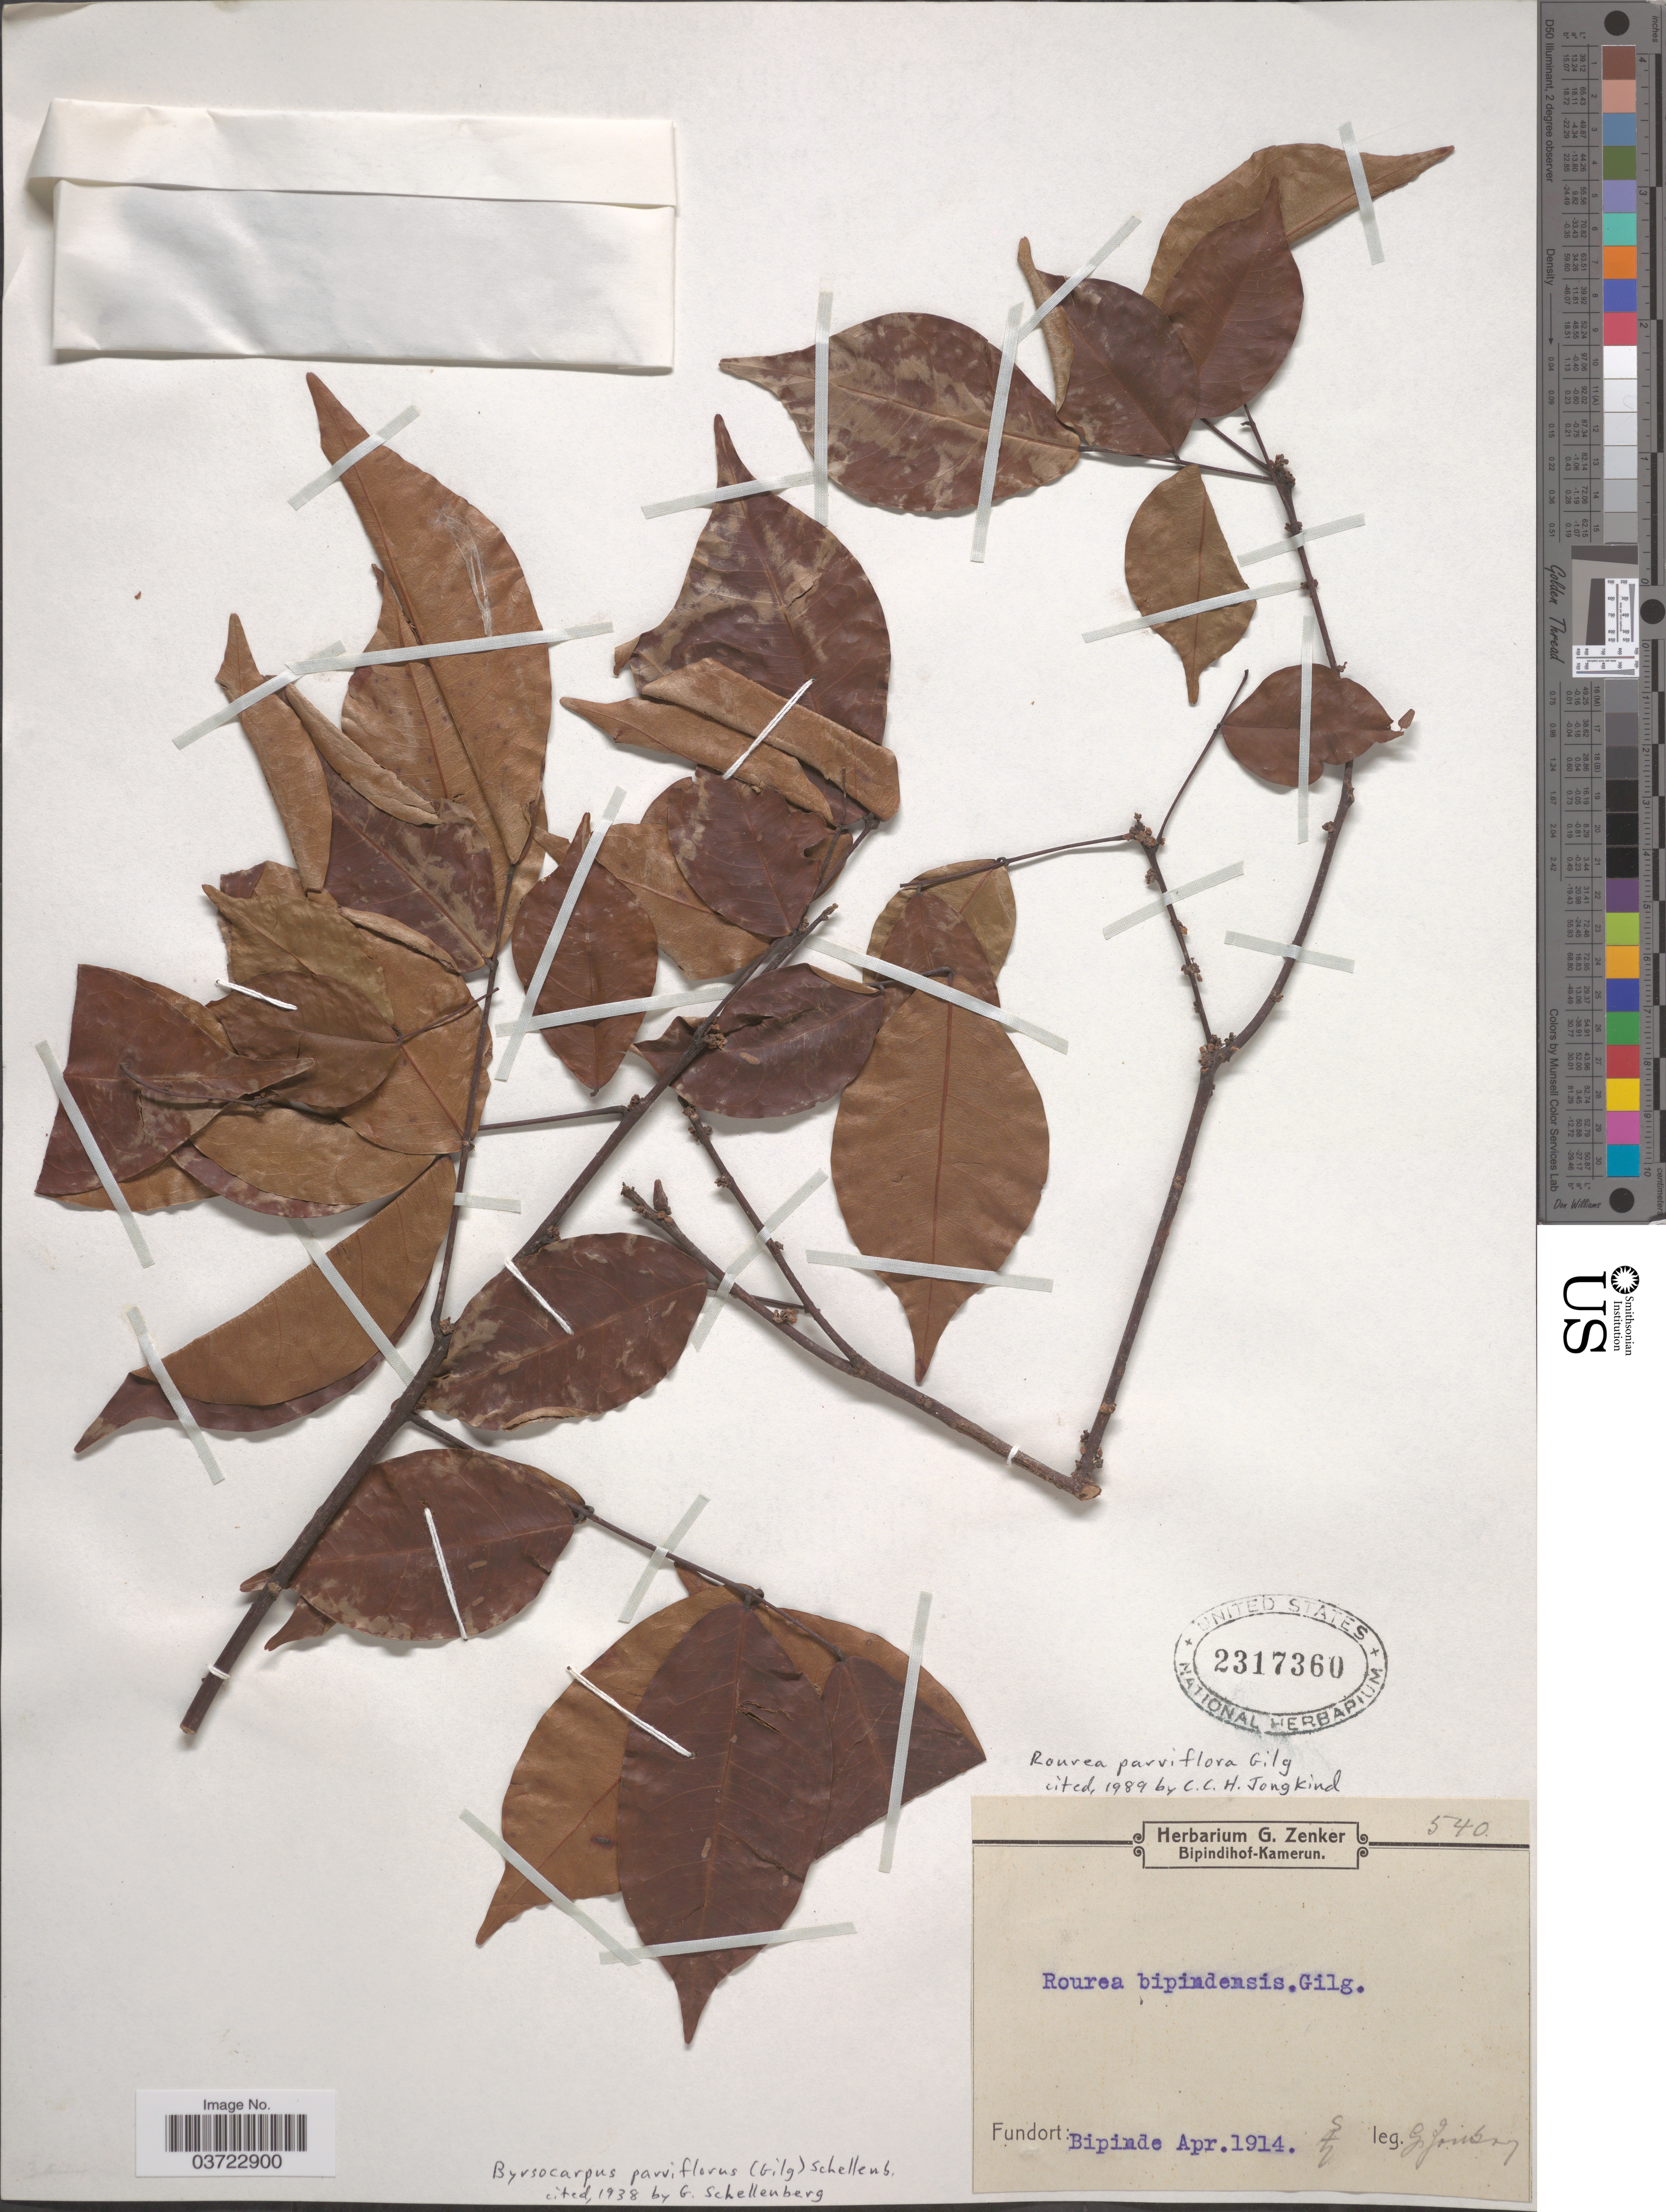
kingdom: Plantae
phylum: Tracheophyta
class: Magnoliopsida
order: Oxalidales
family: Connaraceae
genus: Rourea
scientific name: Rourea parviflora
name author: Gilg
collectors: G. A. Zenker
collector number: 540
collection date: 1914-04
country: Cameroon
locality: Bipinde.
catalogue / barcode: US 2317360